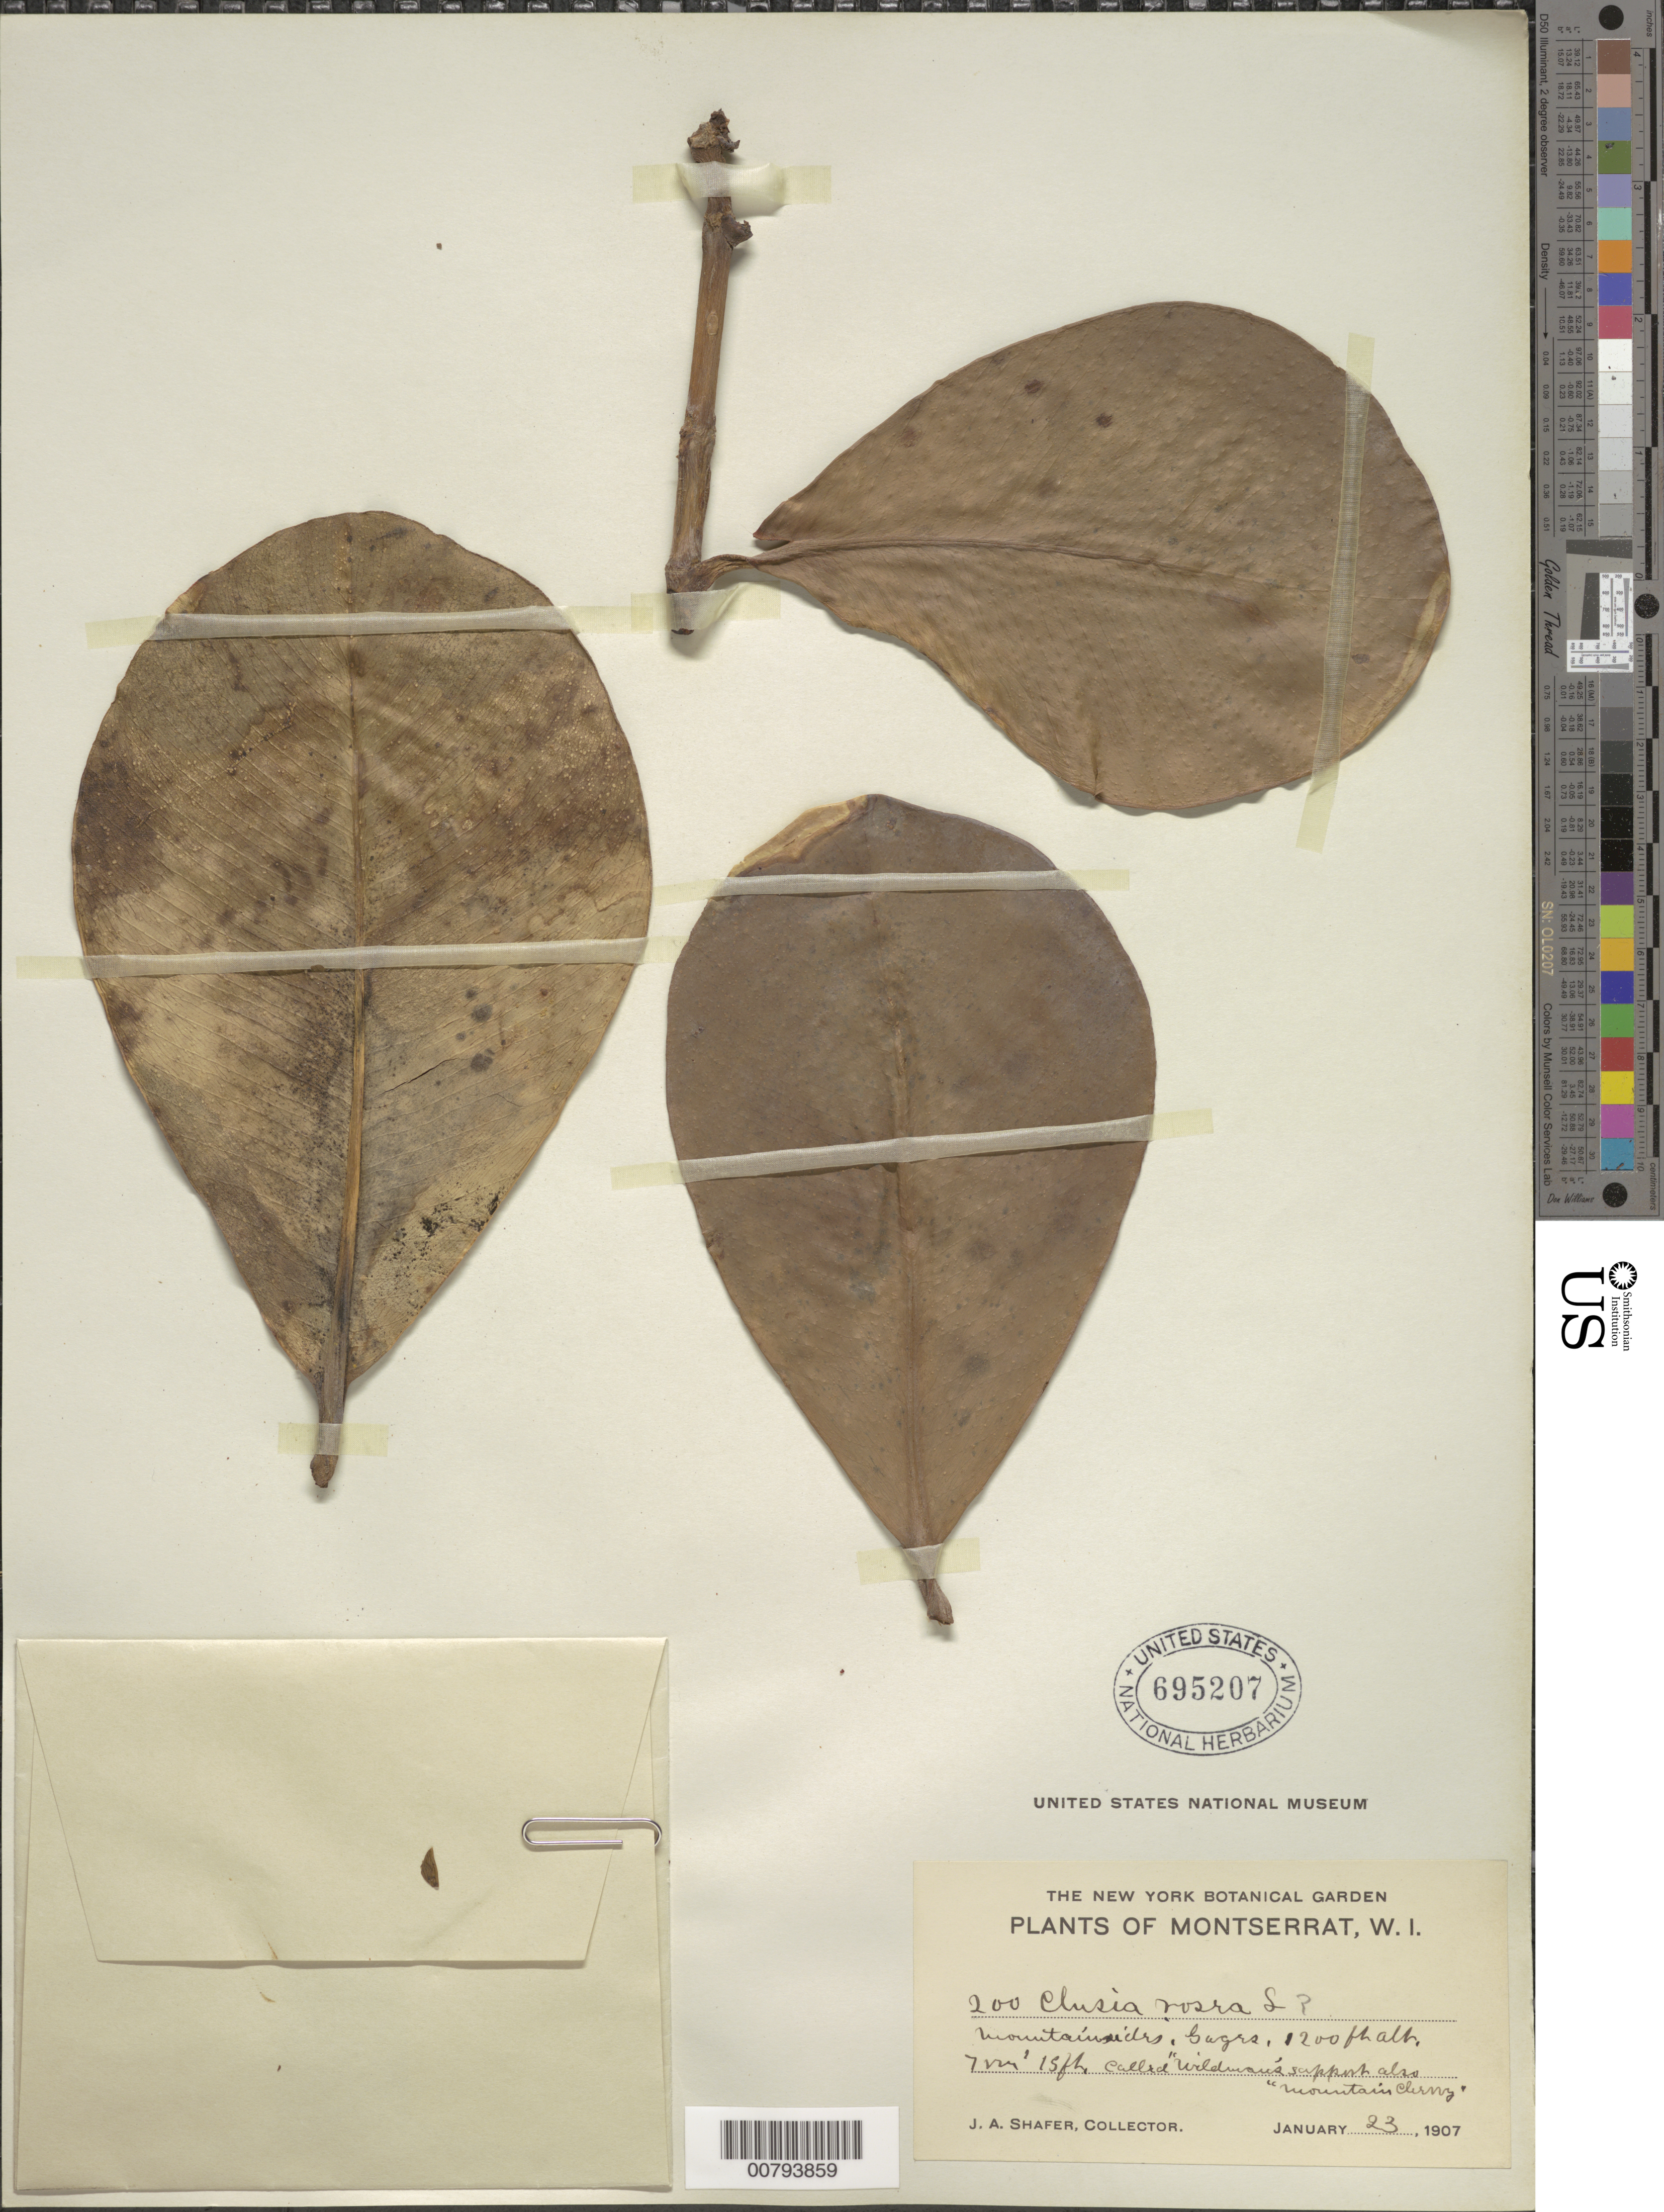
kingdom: Plantae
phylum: Tracheophyta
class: Magnoliopsida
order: Malpighiales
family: Clusiaceae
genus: Clusia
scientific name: Clusia rosea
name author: Jacq.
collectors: J. A. Shafer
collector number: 200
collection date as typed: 23 Jan 1907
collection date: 1907-01-23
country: Montserrat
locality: Gages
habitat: Mountainsides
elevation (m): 366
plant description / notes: Common name: Wildmaris (sp?)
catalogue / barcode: US 695207